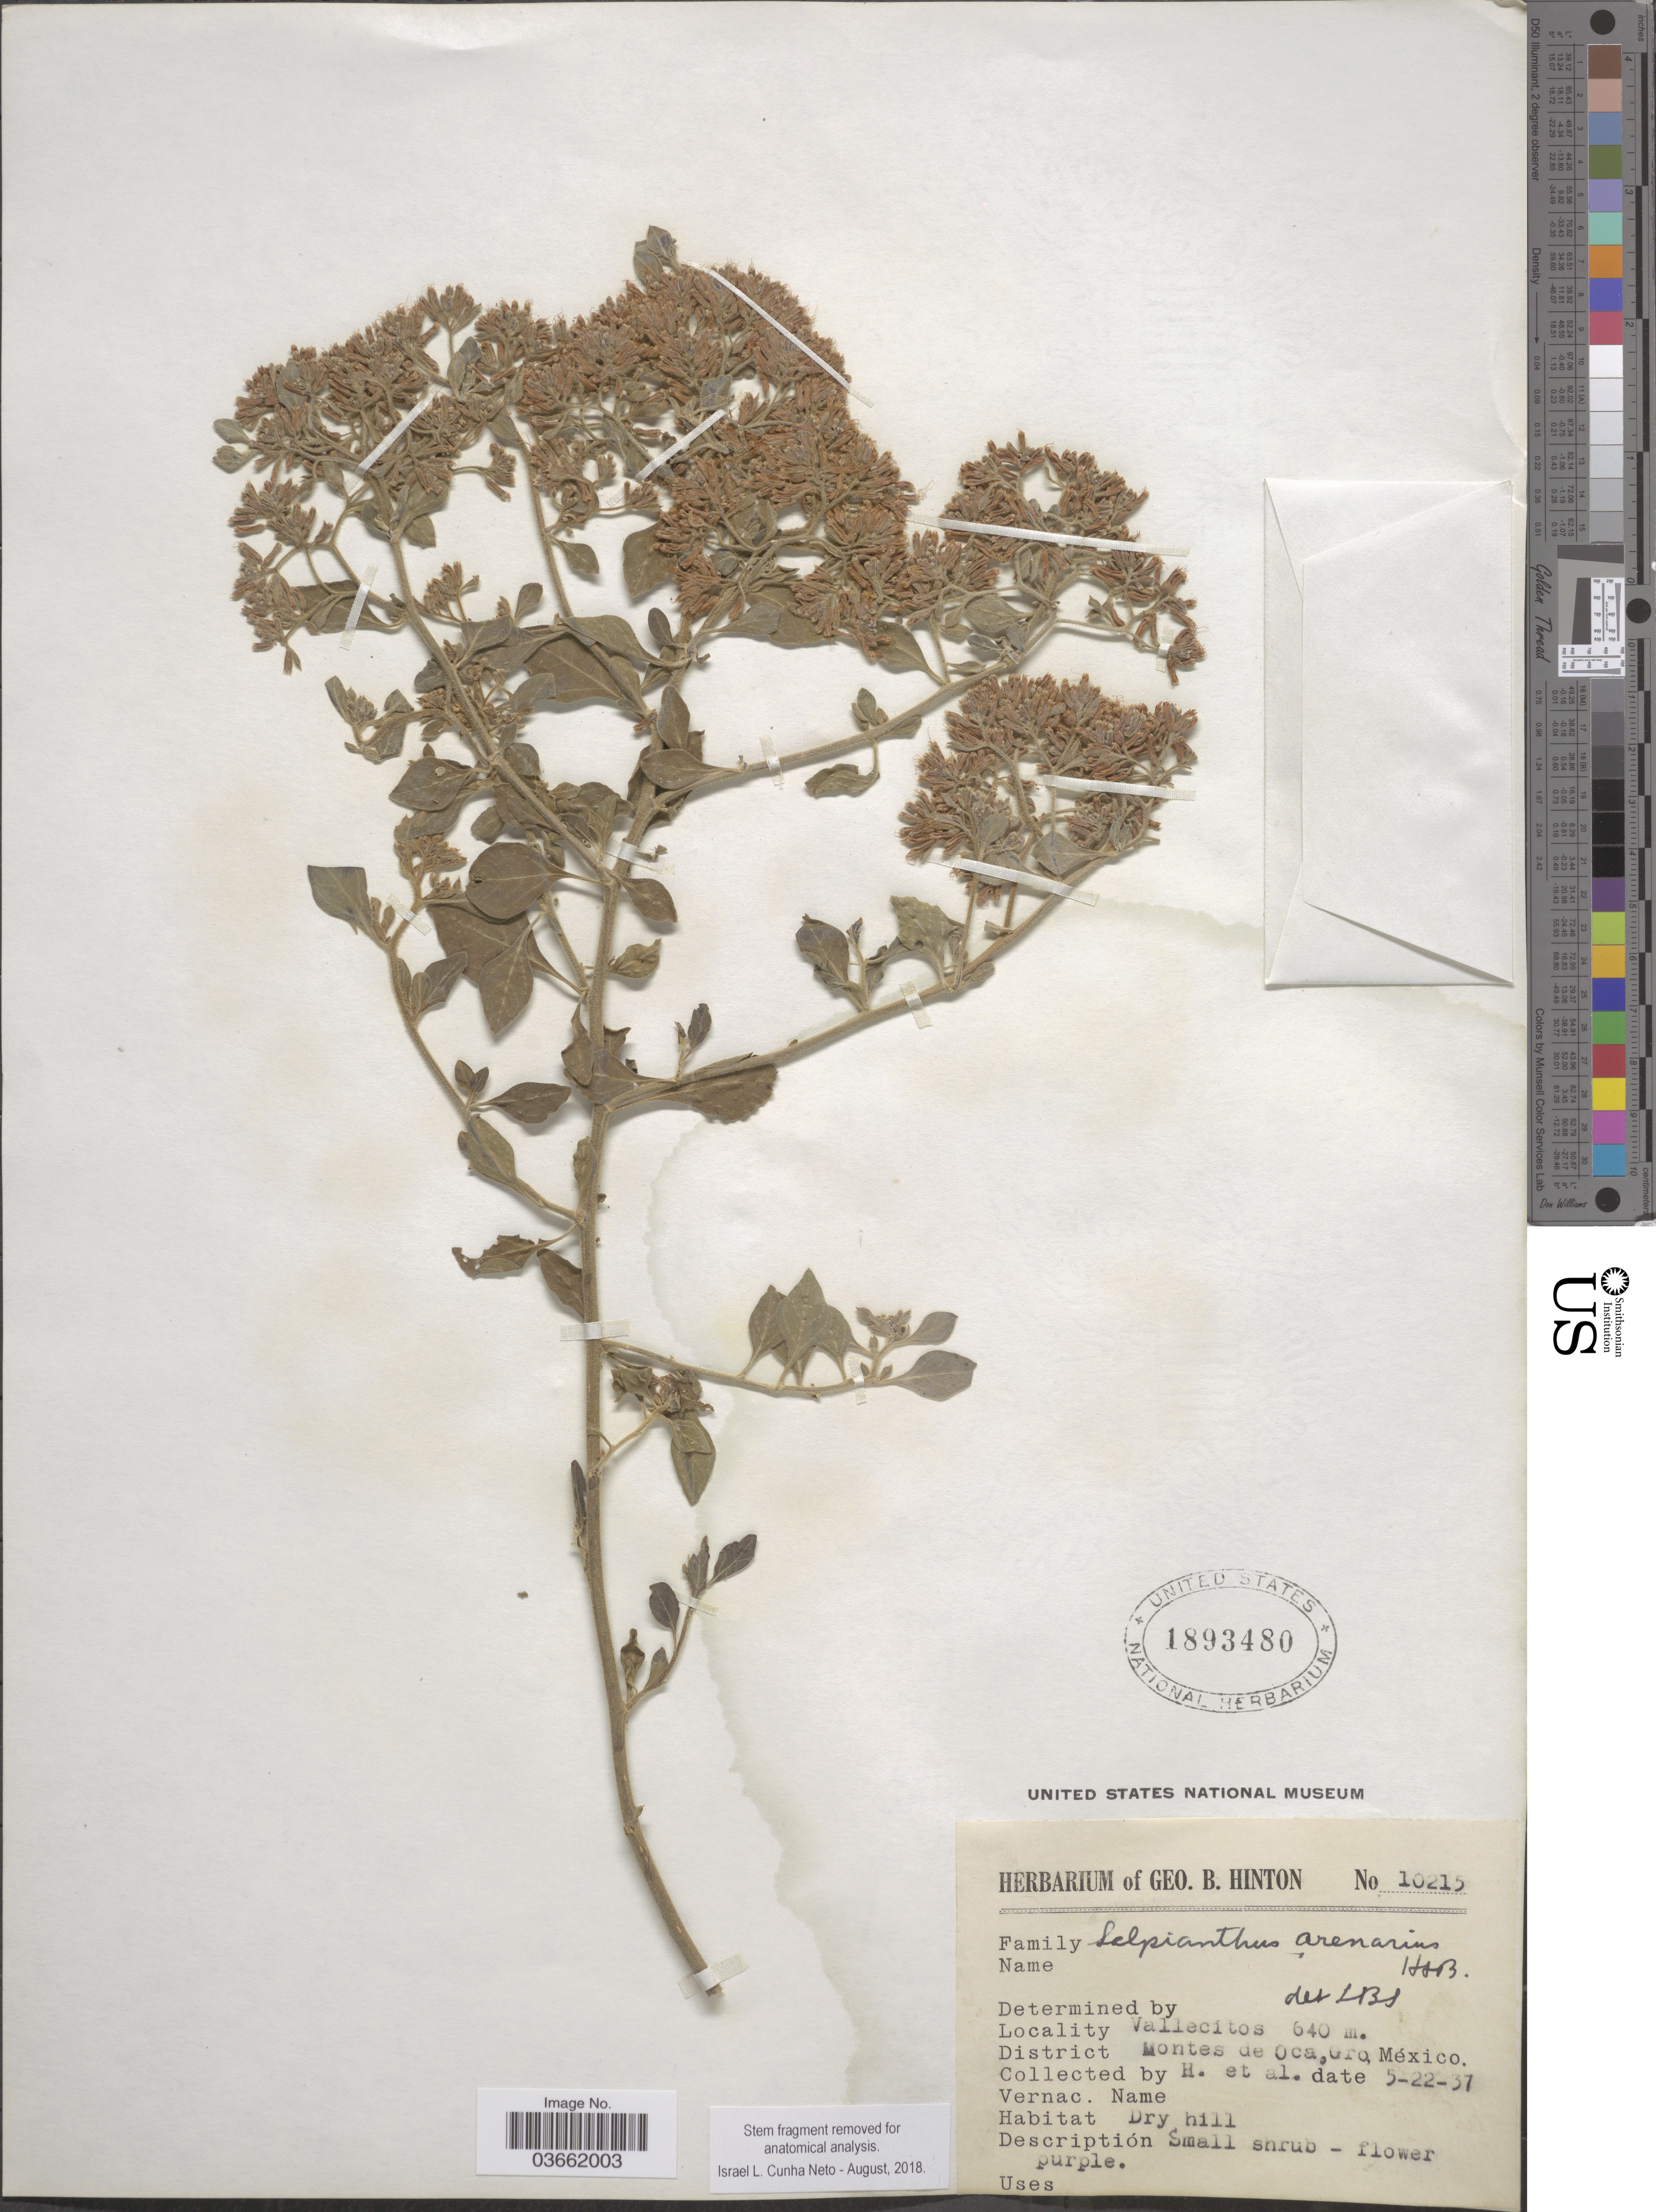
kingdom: Plantae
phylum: Tracheophyta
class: Magnoliopsida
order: Caryophyllales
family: Nyctaginaceae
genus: Salpianthus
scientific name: Salpianthus arenarius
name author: Bonpl.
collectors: G. B. Hinton & et al.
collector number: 10215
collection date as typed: Transcribed d/m/y: 22/5/37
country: Mexico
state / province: Guerrero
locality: Vallecitos. District Montes de Oca.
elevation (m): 640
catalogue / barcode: US 1893480